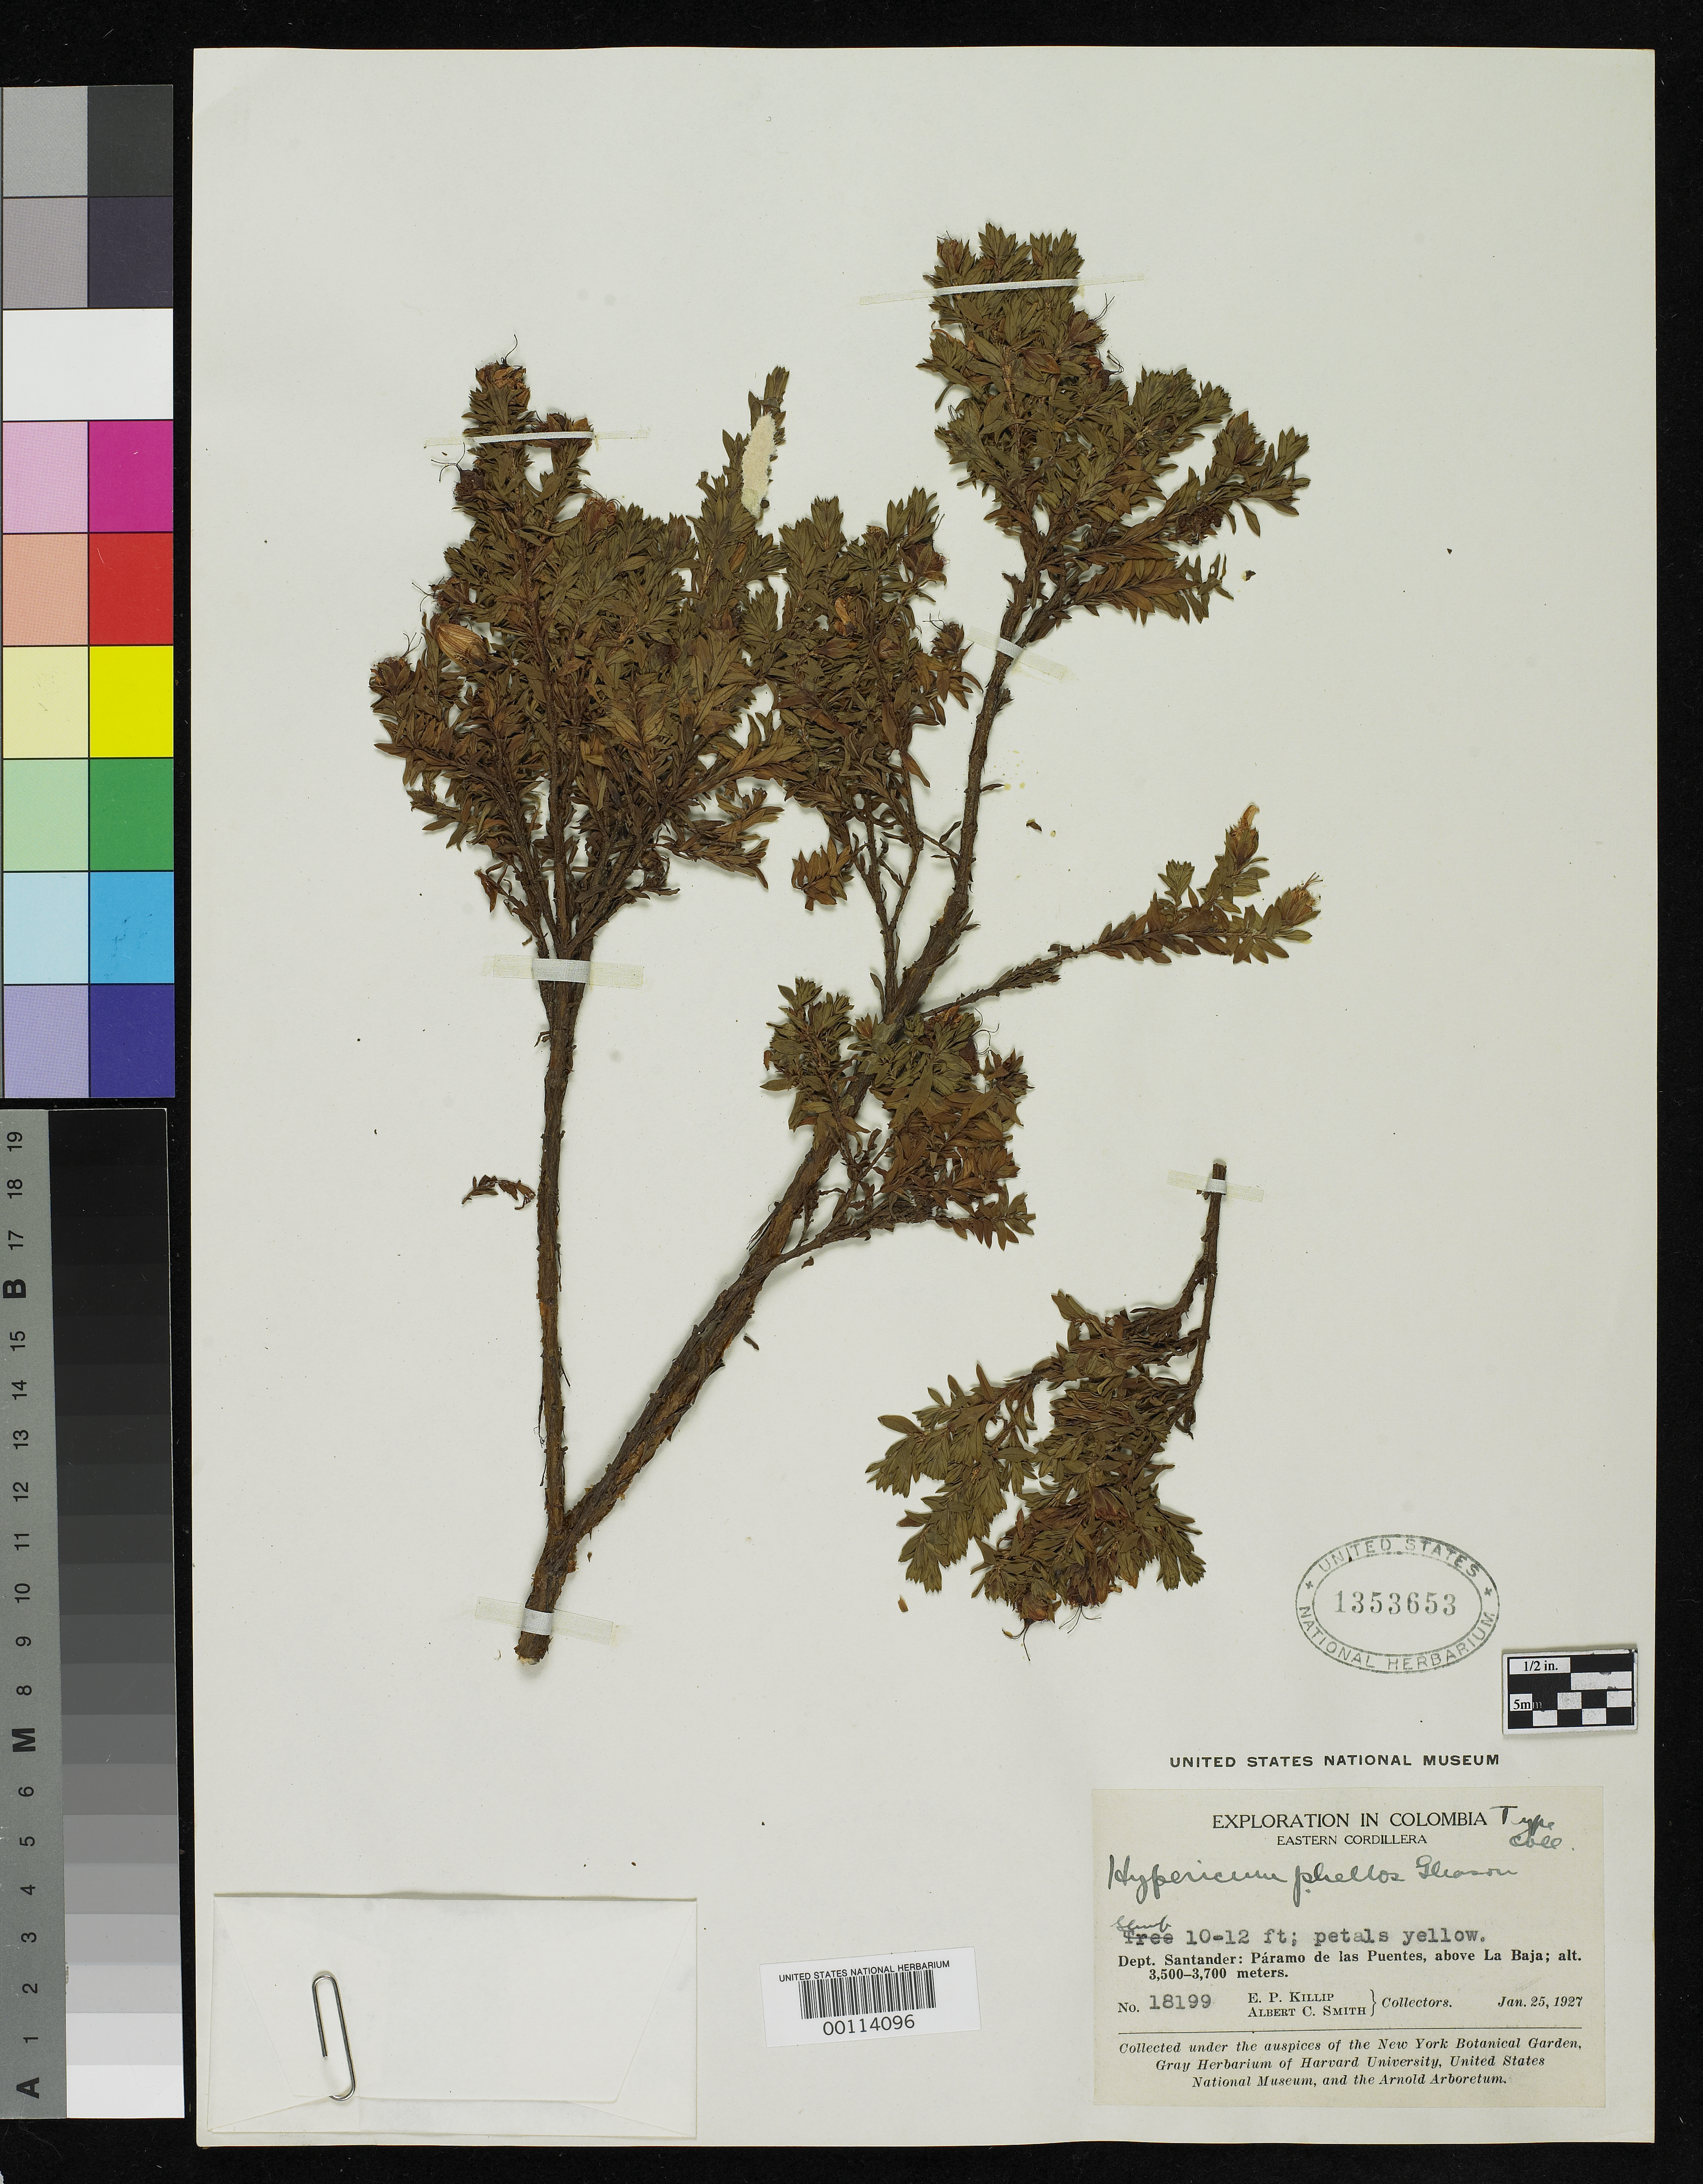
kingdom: Plantae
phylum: Tracheophyta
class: Magnoliopsida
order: Malpighiales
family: Hypericaceae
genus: Hypericum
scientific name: Hypericum phellos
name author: Gleason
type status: Type Collection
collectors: E. P. Killip & A. C. Smith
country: Colombia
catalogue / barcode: US 1353653